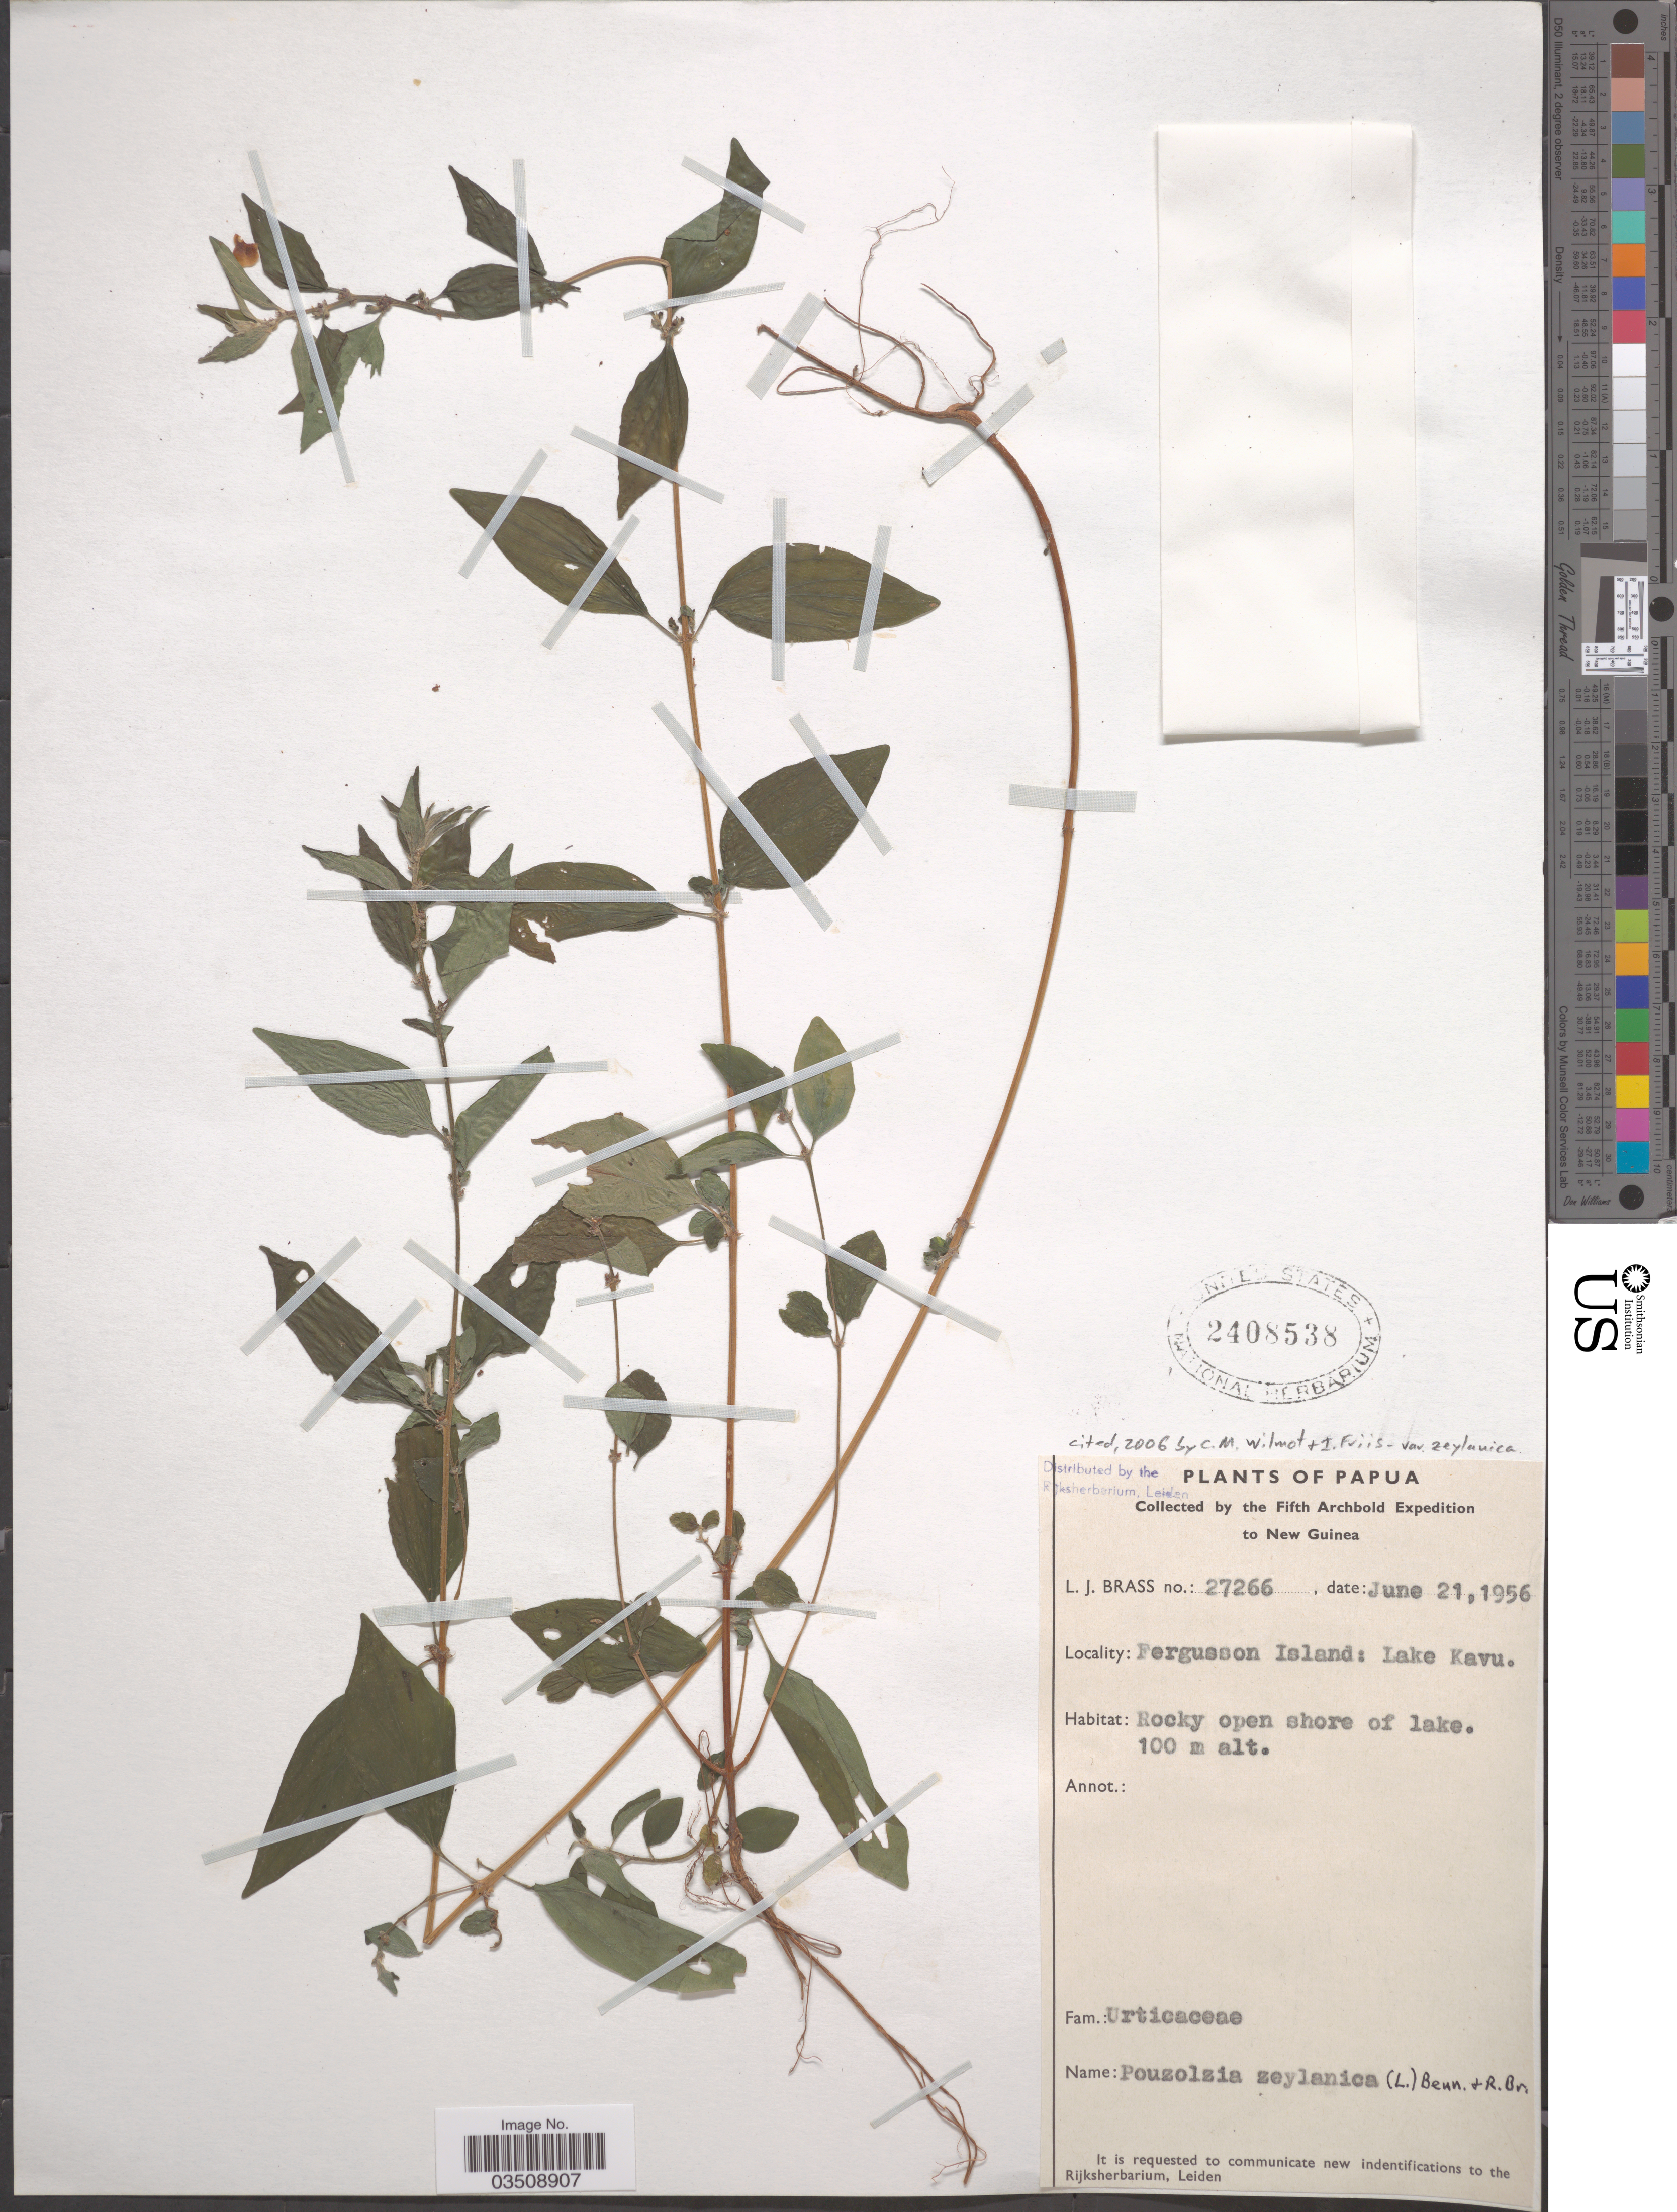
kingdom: Plantae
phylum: Tracheophyta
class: Magnoliopsida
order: Rosales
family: Urticaceae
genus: Pouzolzia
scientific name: Pouzolzia zeylanica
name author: (L.) Benn.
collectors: L. J. Brass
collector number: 27266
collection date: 1956-06-21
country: Papua New Guinea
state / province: Milne Bay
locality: Papua. New Guinea. Fergusson Island; Lake Kavu.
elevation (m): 100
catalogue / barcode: US 2408538